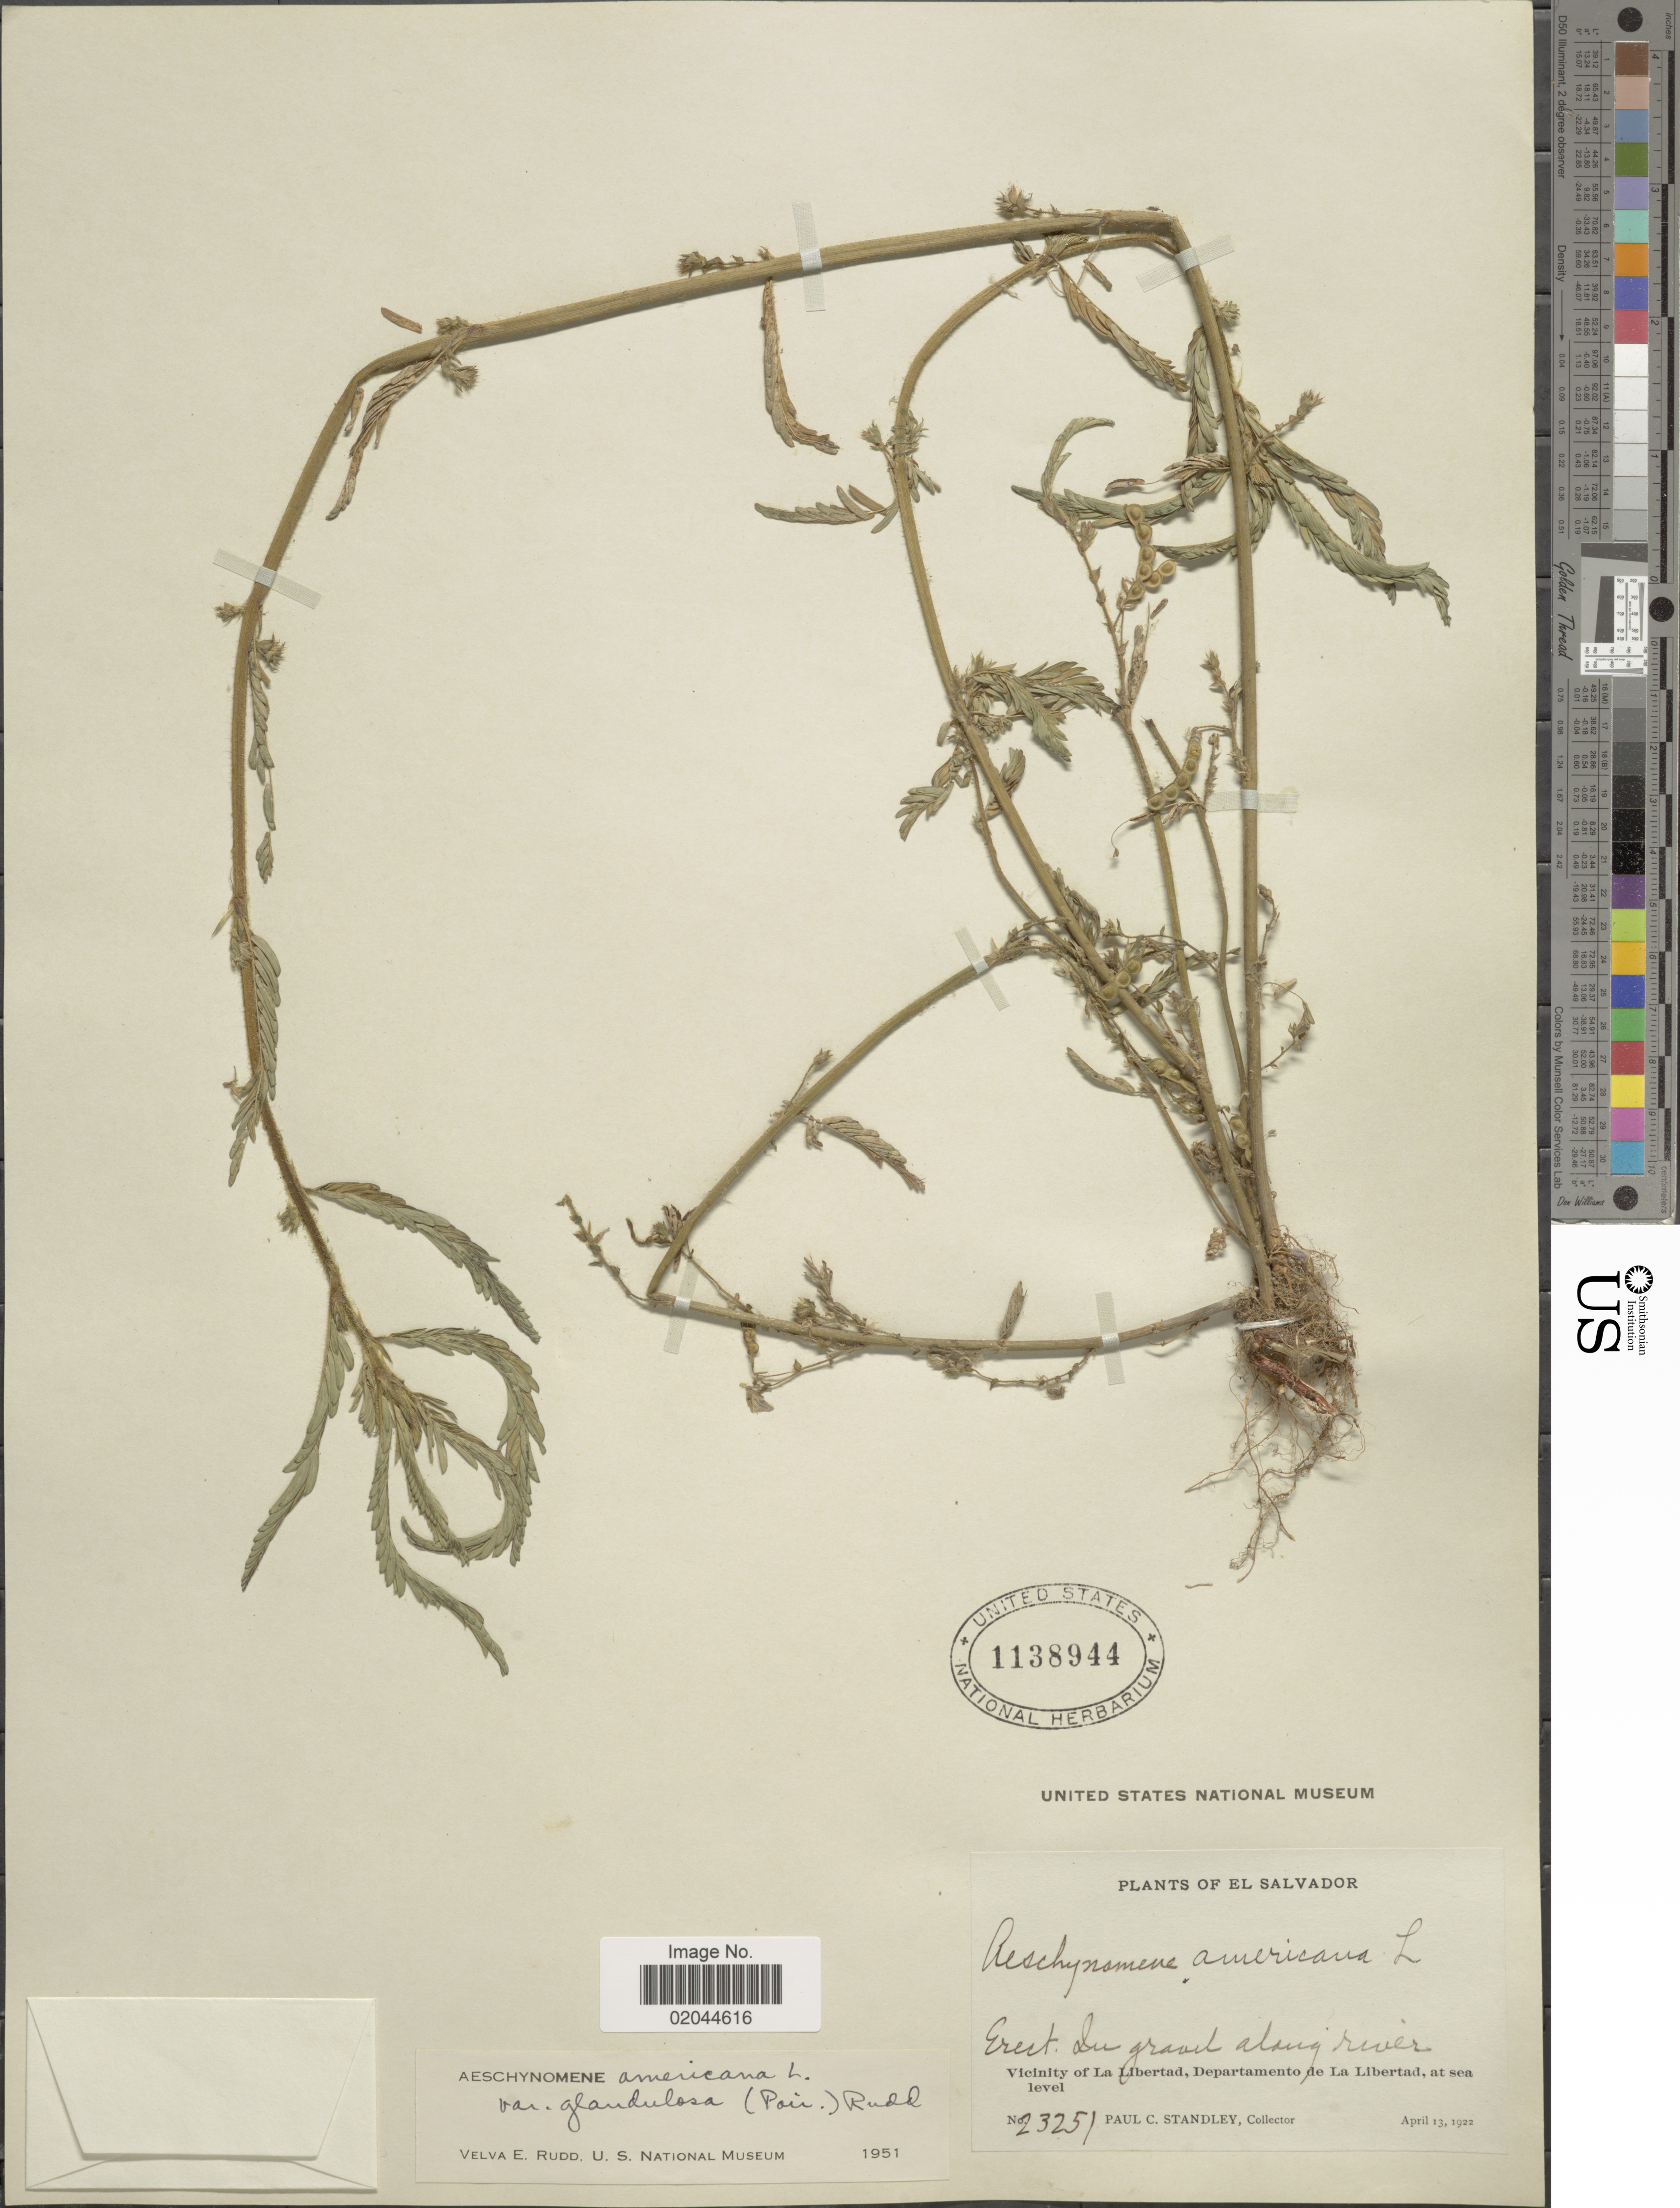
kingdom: Plantae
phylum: Tracheophyta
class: Magnoliopsida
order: Fabales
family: Fabaceae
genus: Aeschynomene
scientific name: Aeschynomene americana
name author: L.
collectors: P. C. Standley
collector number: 23251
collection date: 1922-04-13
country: El Salvador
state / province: La Libertad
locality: In ground along river, vicinity of La Libertad, Departamento de La Libertad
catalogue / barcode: US 1138944